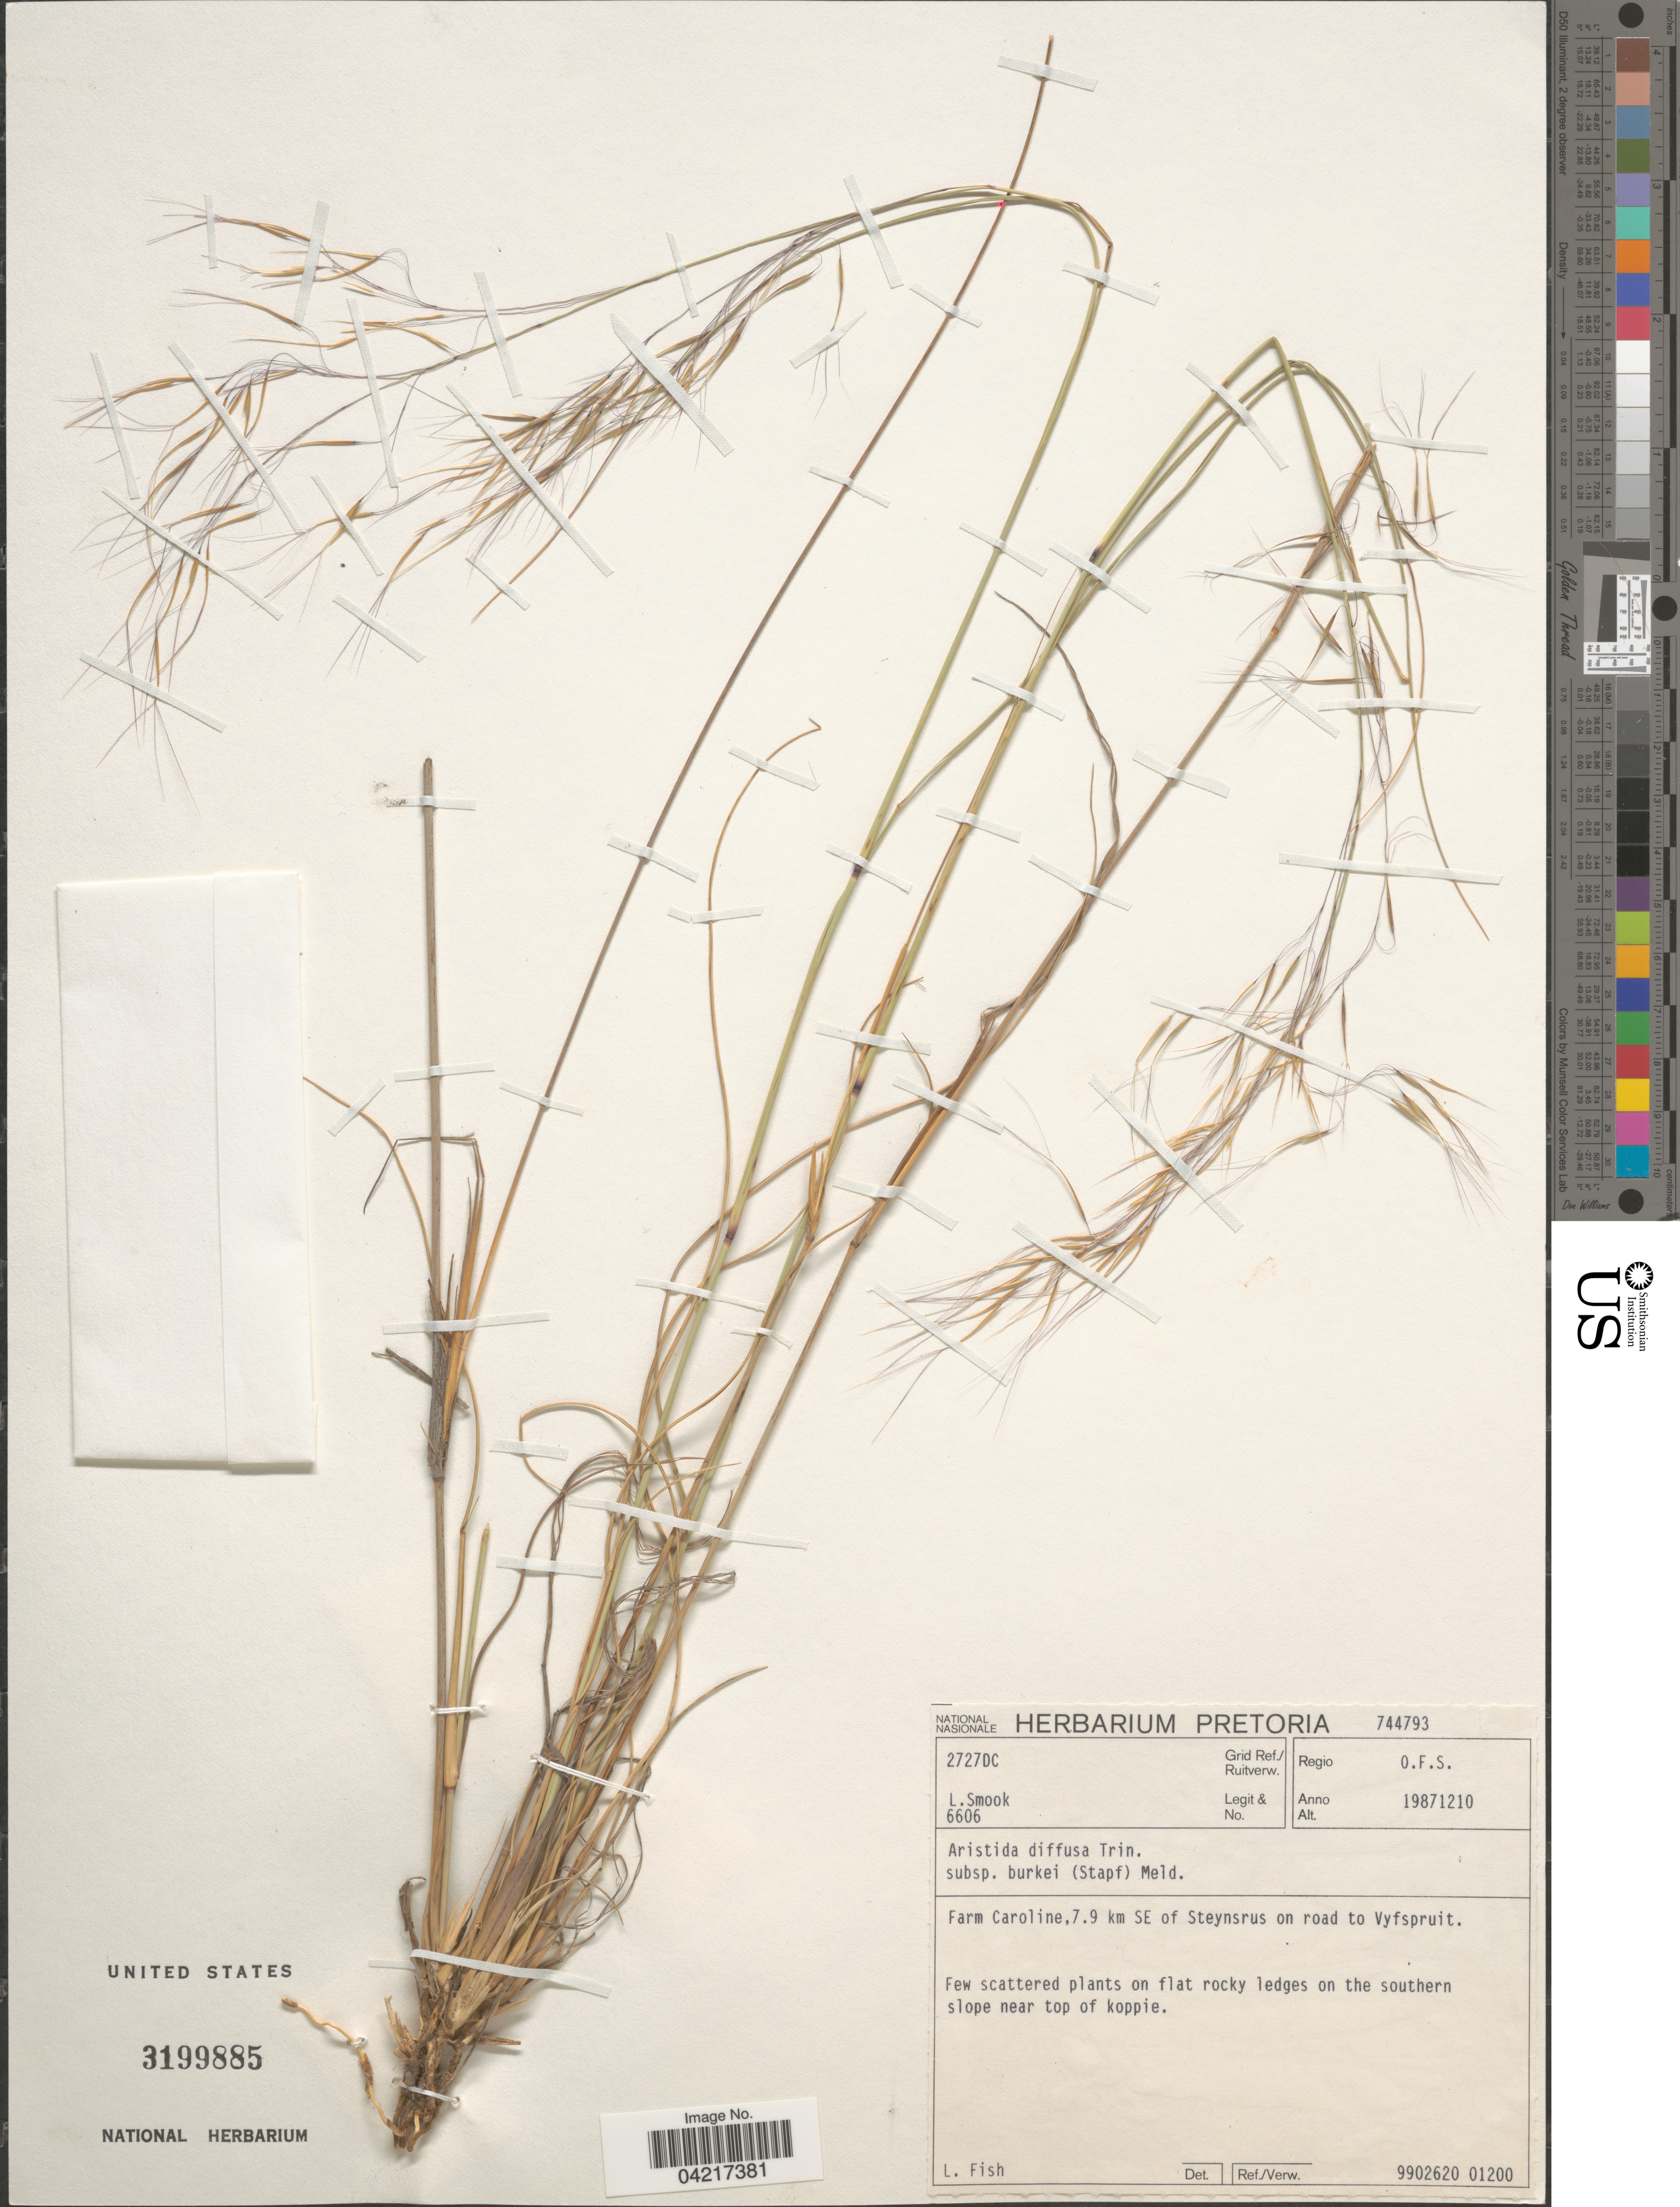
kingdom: Plantae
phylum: Tracheophyta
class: Liliopsida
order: Poales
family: Poaceae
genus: Aristida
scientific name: Aristida diffusa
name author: Trin.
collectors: L. Smook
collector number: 6606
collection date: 1987-12-10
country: South Africa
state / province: Free State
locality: Grid Ref./ Ruitverw. 2727DC. Regio O.F.S. Farm Caroline, 7.9 km SE of Steynsrus on road to Vyfspruit. On flat rocky ledges on the southern slope near top of koppie.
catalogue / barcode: US 3199885